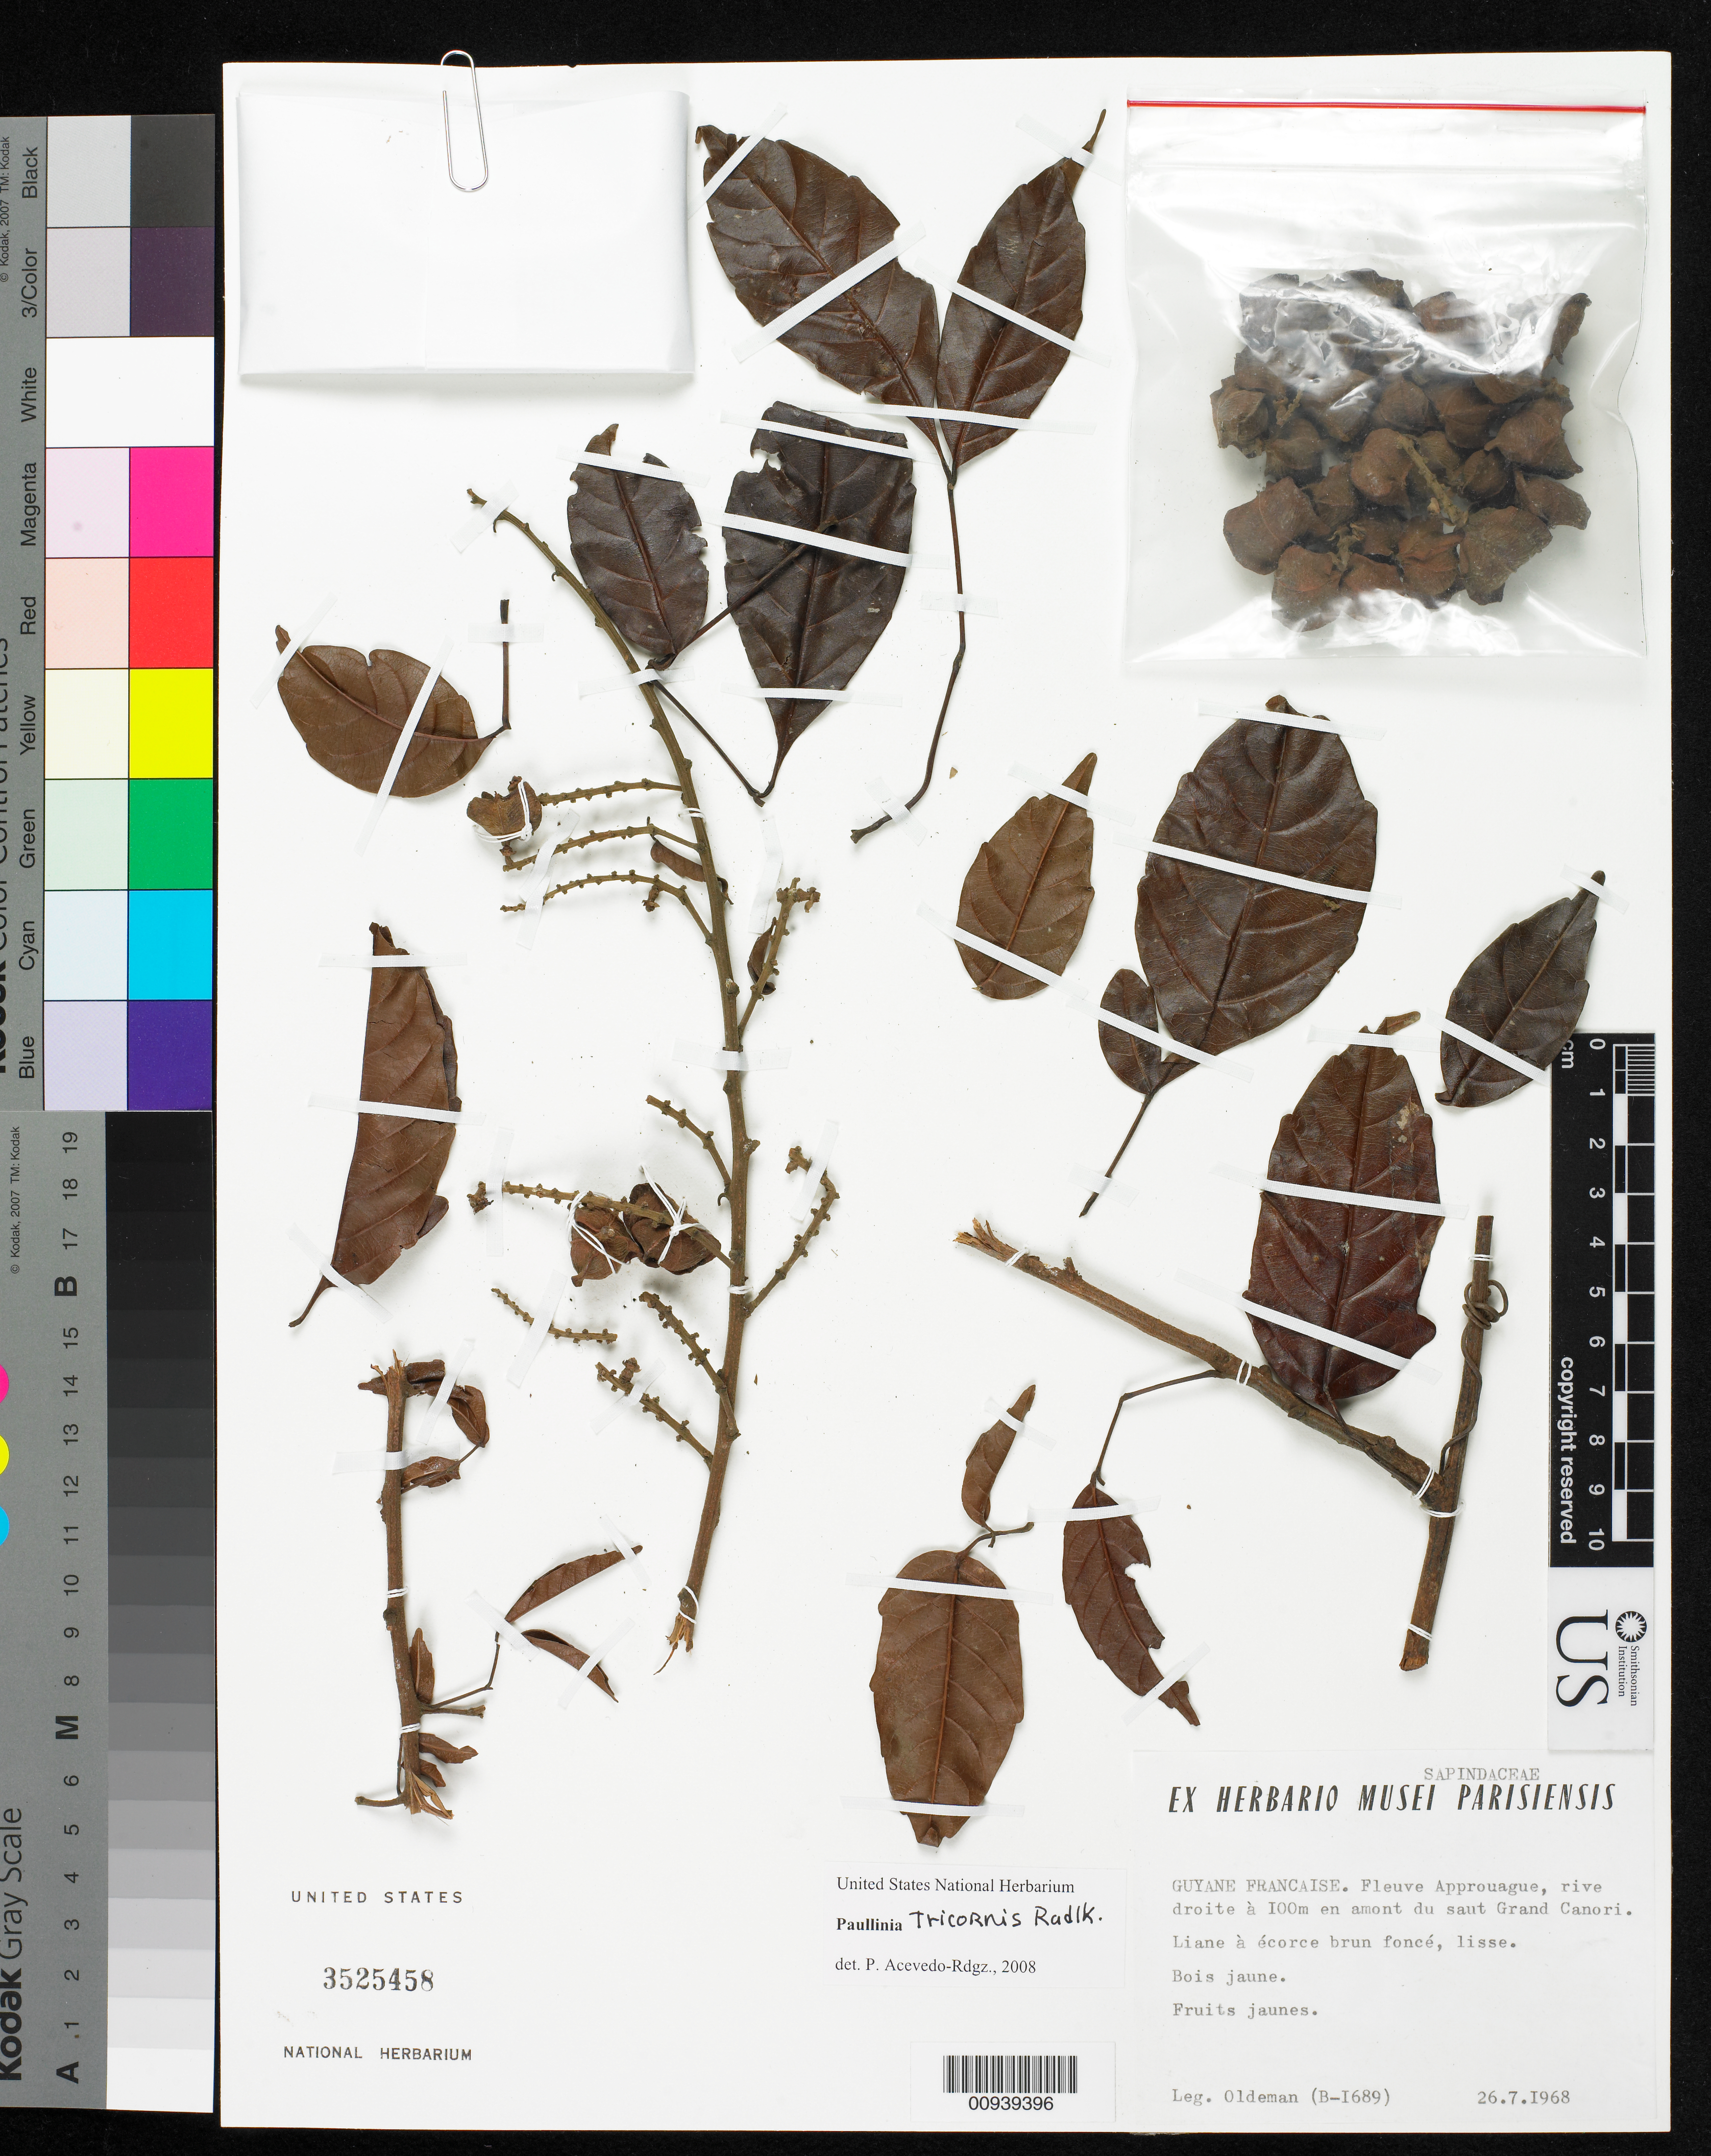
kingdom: Plantae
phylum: Tracheophyta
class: Magnoliopsida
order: Sapindales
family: Sapindaceae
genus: Paullinia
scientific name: Paullinia tricornis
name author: Radlk.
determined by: Acevedo-Rodríguez, P., (BOT), Smithsonian Institution - National Museum of Natural History (UNITED STATES)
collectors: R. Oldeman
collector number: B 1689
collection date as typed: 26-Jul-68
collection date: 1968-07-26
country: French Guiana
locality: Approuague R., rive droite a 100m en amont du saut Grand Cañori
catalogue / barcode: US 3525458